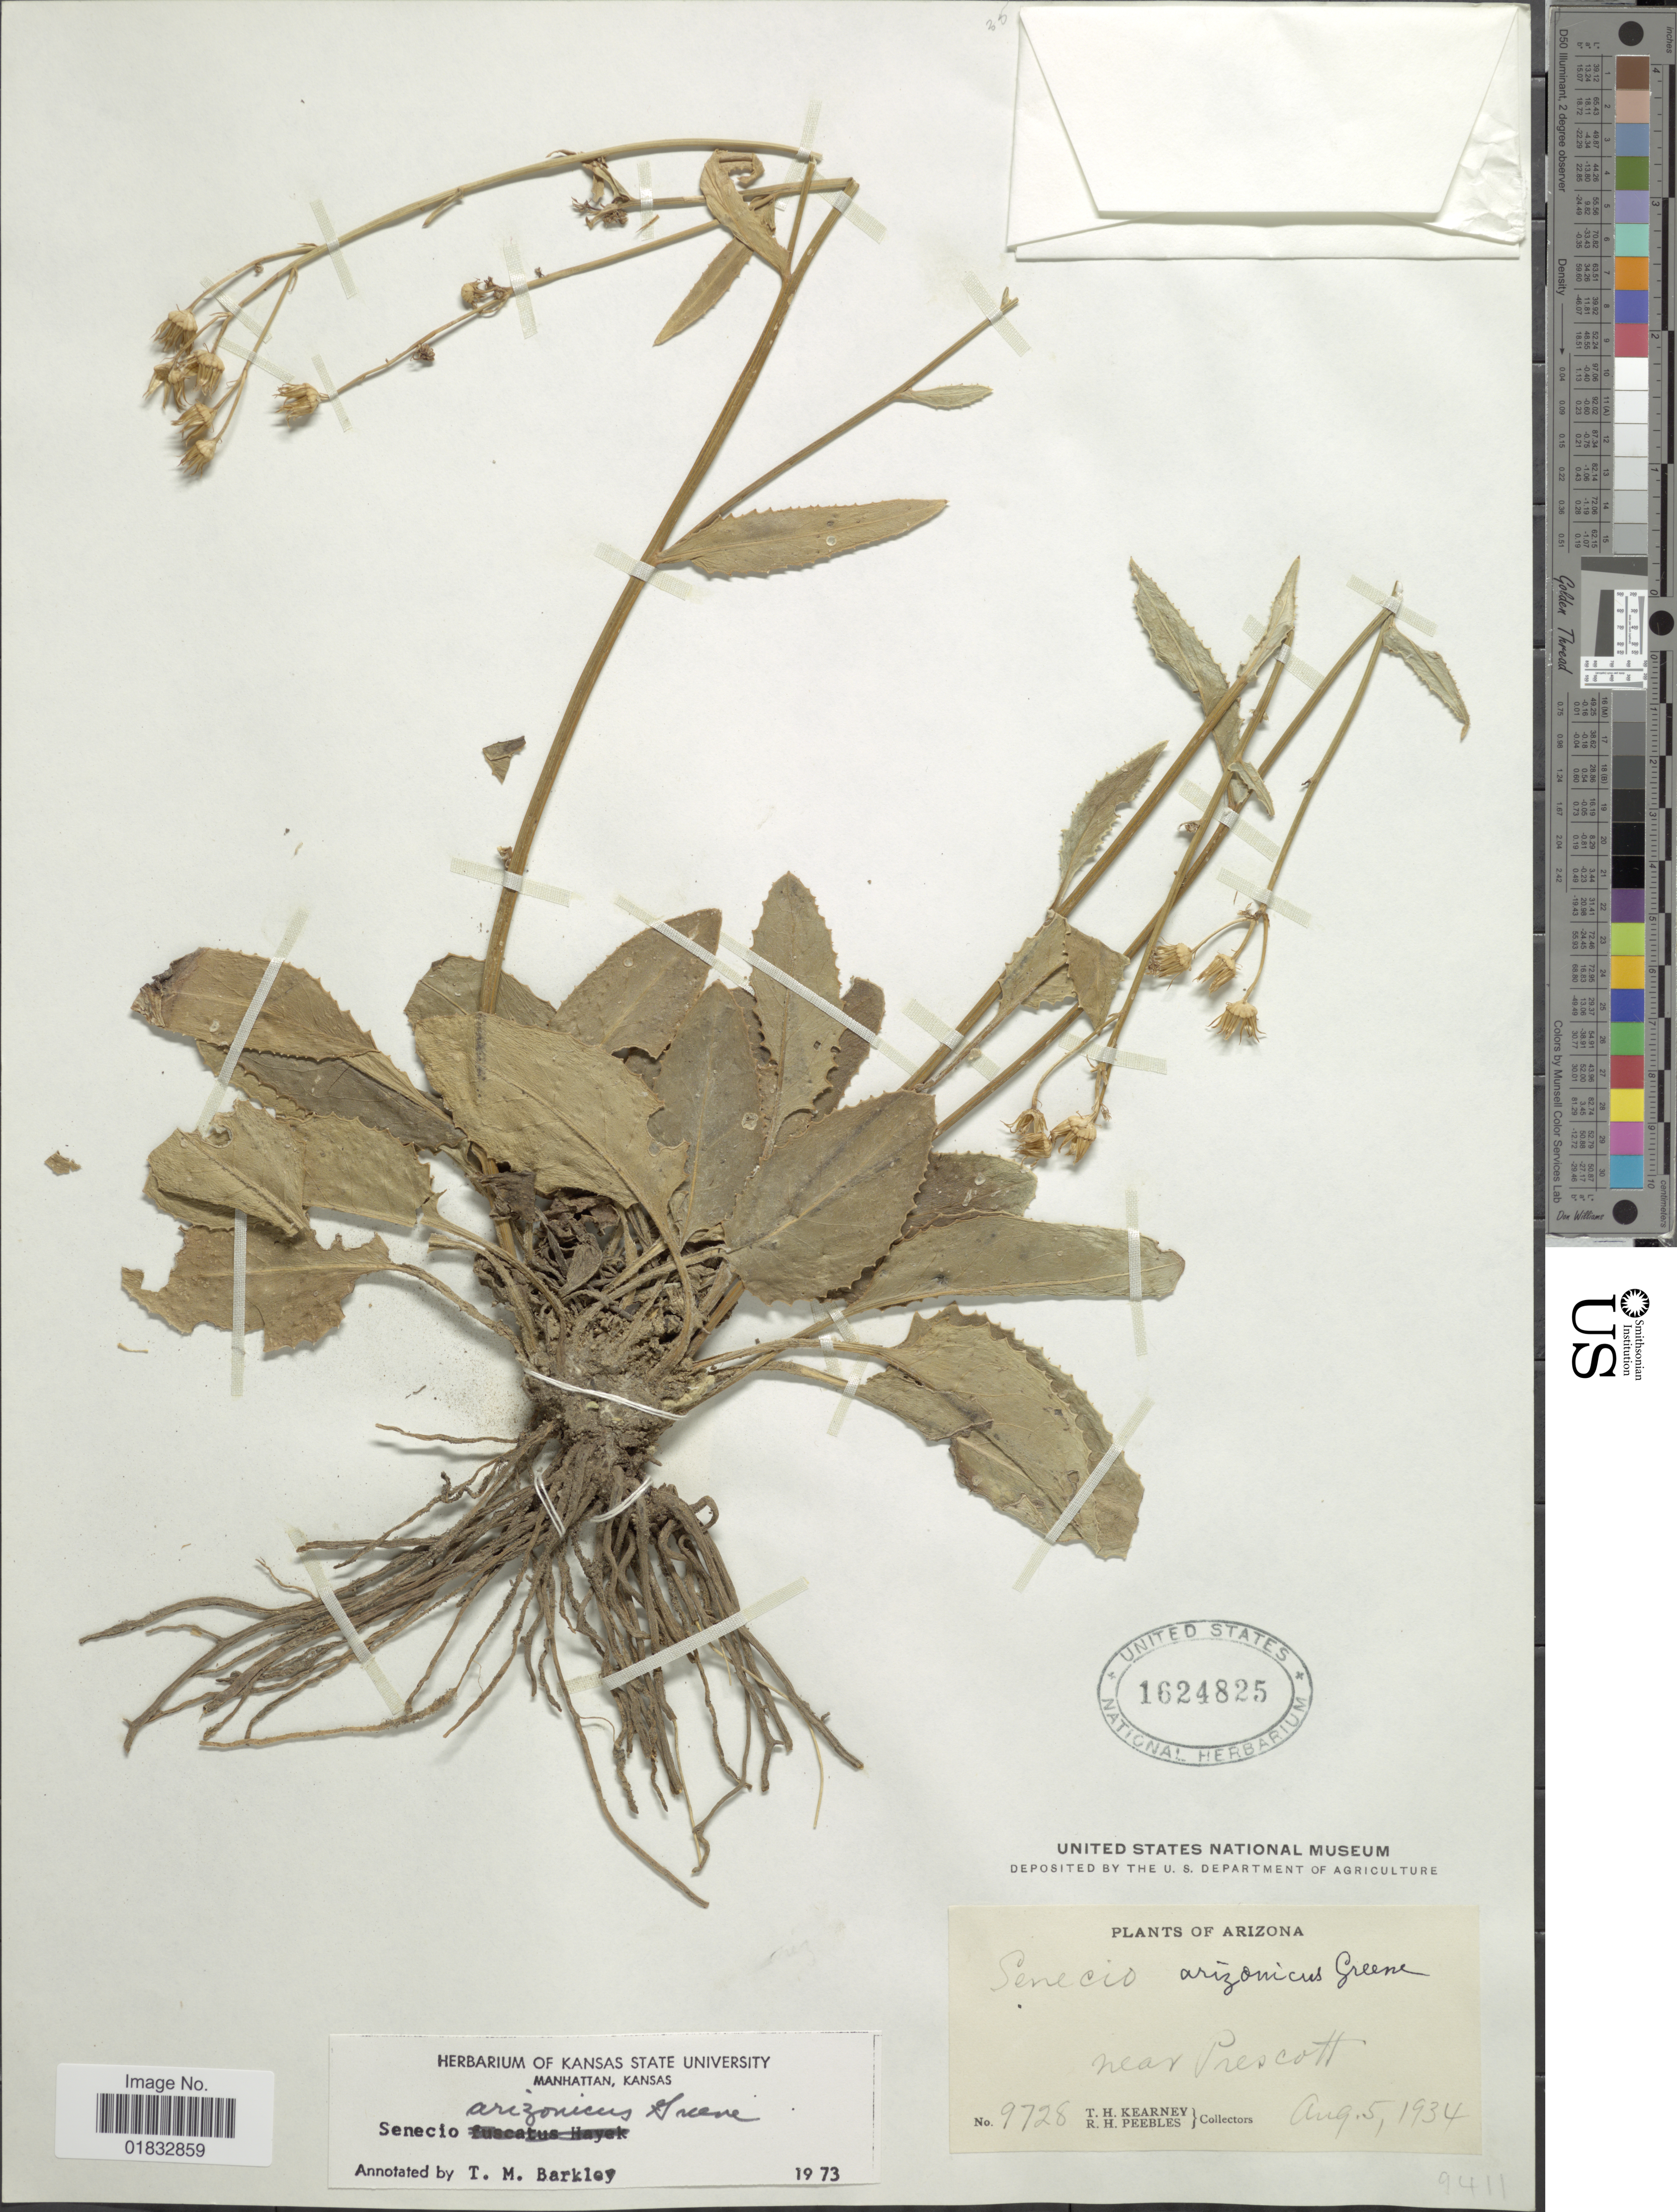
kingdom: Plantae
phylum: Tracheophyta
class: Magnoliopsida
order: Asterales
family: Asteraceae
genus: Senecio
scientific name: Senecio arizonicus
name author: Greene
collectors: T. H. Kearney & R. H. Peebles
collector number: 9728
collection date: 1934-08-05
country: United States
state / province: Arizona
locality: Near Prescott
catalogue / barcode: US 1624825